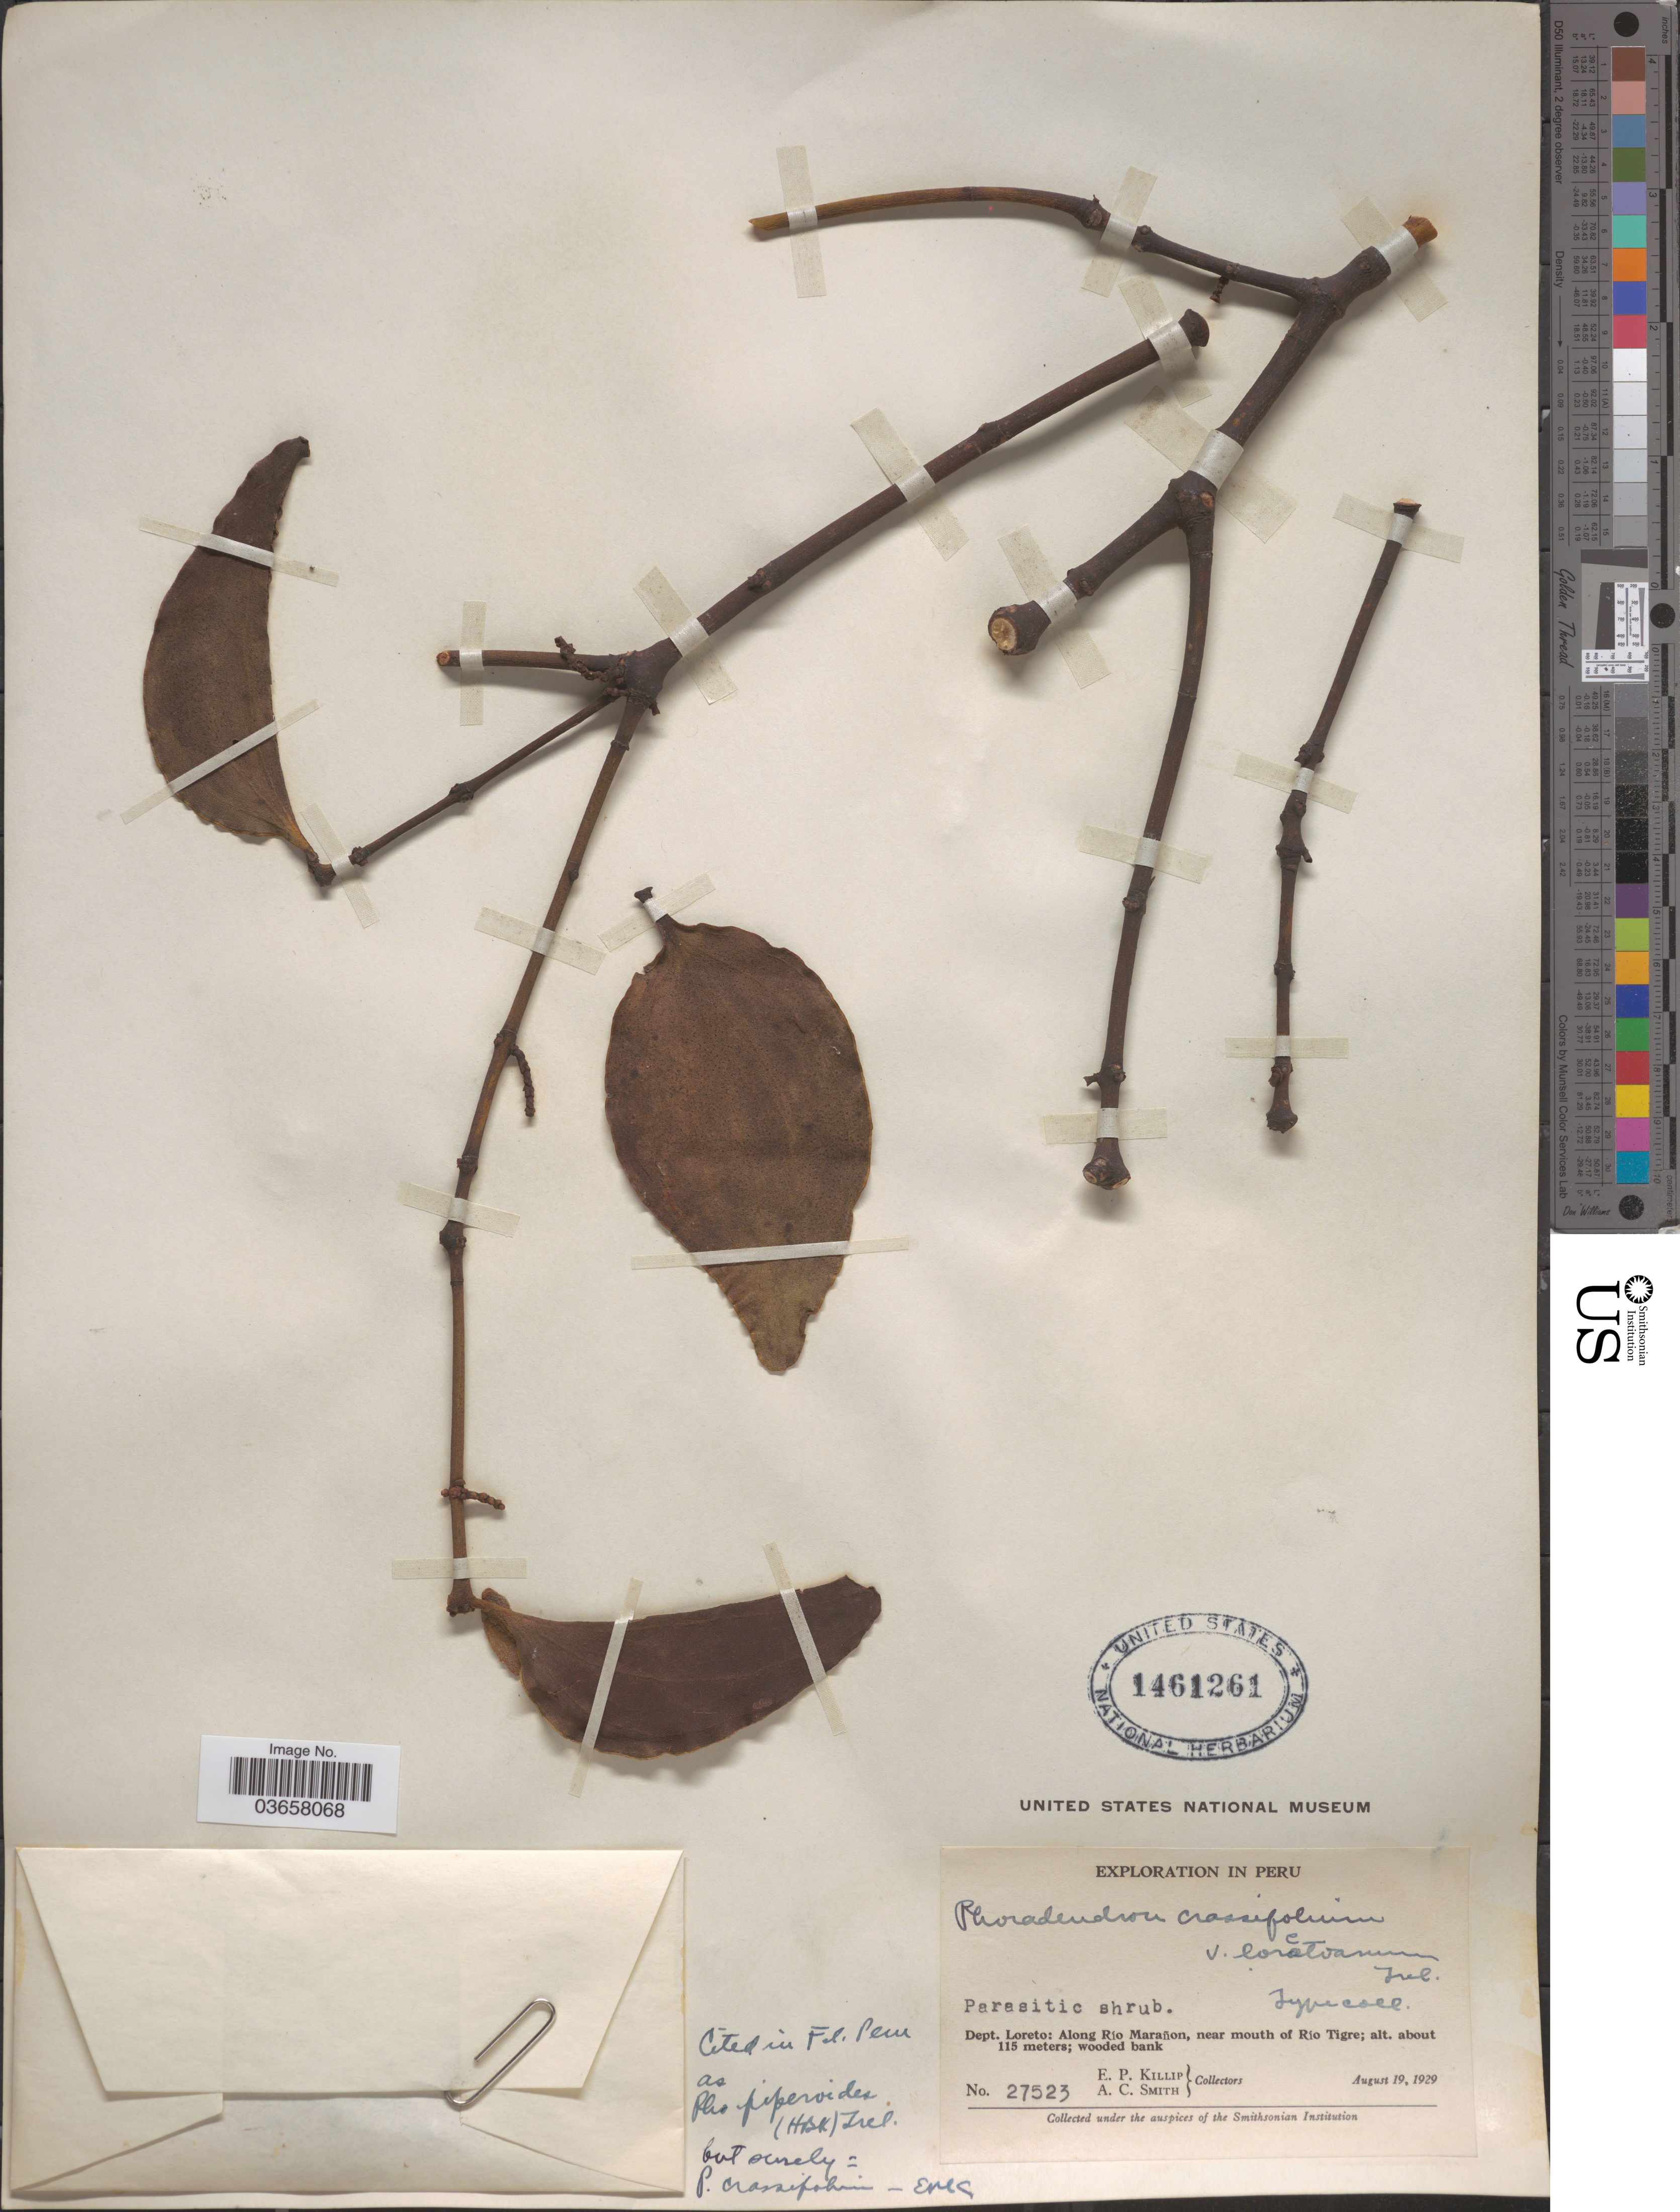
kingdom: Plantae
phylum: Tracheophyta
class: Magnoliopsida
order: Santalales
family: Viscaceae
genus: Phoradendron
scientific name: Phoradendron crassifolium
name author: (Pohl ex DC.) Eichler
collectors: E. P. Killip & A. C. Smith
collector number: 27523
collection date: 1929-08-19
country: Peru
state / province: Loreto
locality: Dept. Loreto: Along Río Marañon, near mouth of Río Tigre.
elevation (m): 115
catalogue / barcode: US 1461261